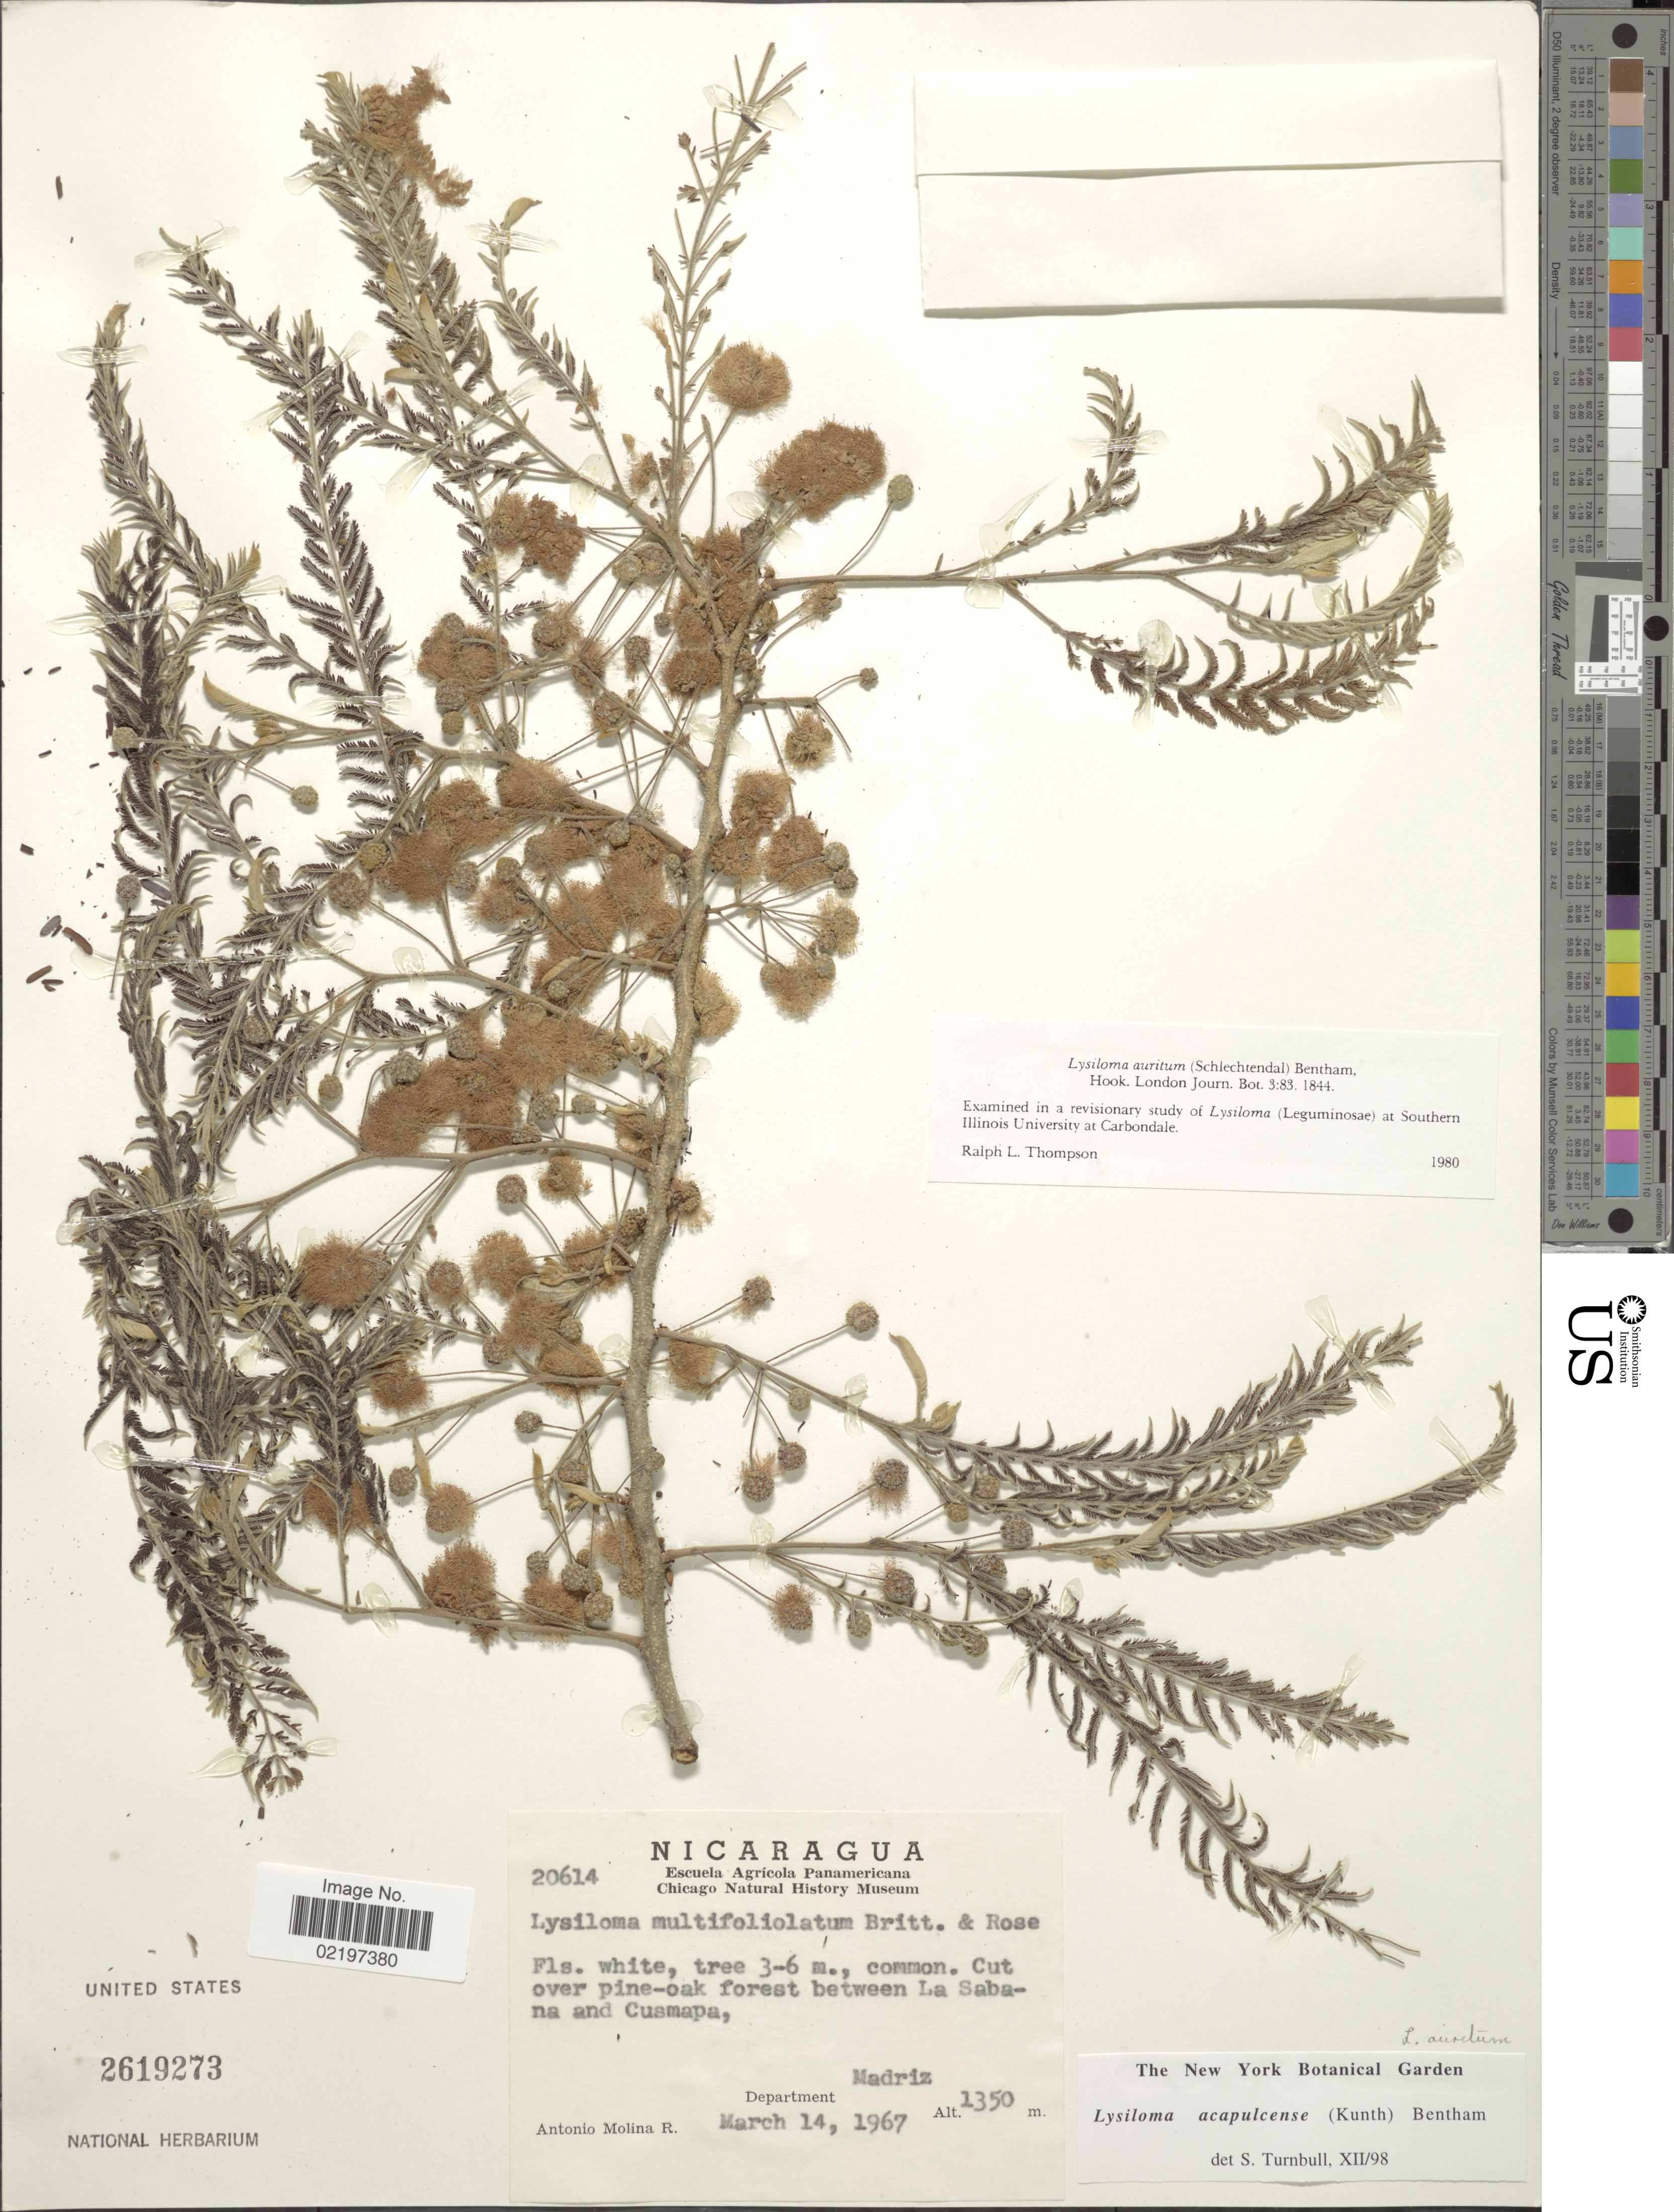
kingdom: Plantae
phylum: Tracheophyta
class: Magnoliopsida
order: Fabales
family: Fabaceae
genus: Lysiloma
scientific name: Lysiloma acapulcense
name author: (Kunth) Benth.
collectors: A. Molina R.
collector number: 20614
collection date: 1967-03-14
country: Nicaragua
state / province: Madriz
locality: Cut over pine-oak forest between La Sabana and Cusmapa, Department Madriz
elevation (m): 1350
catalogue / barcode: US 2619273